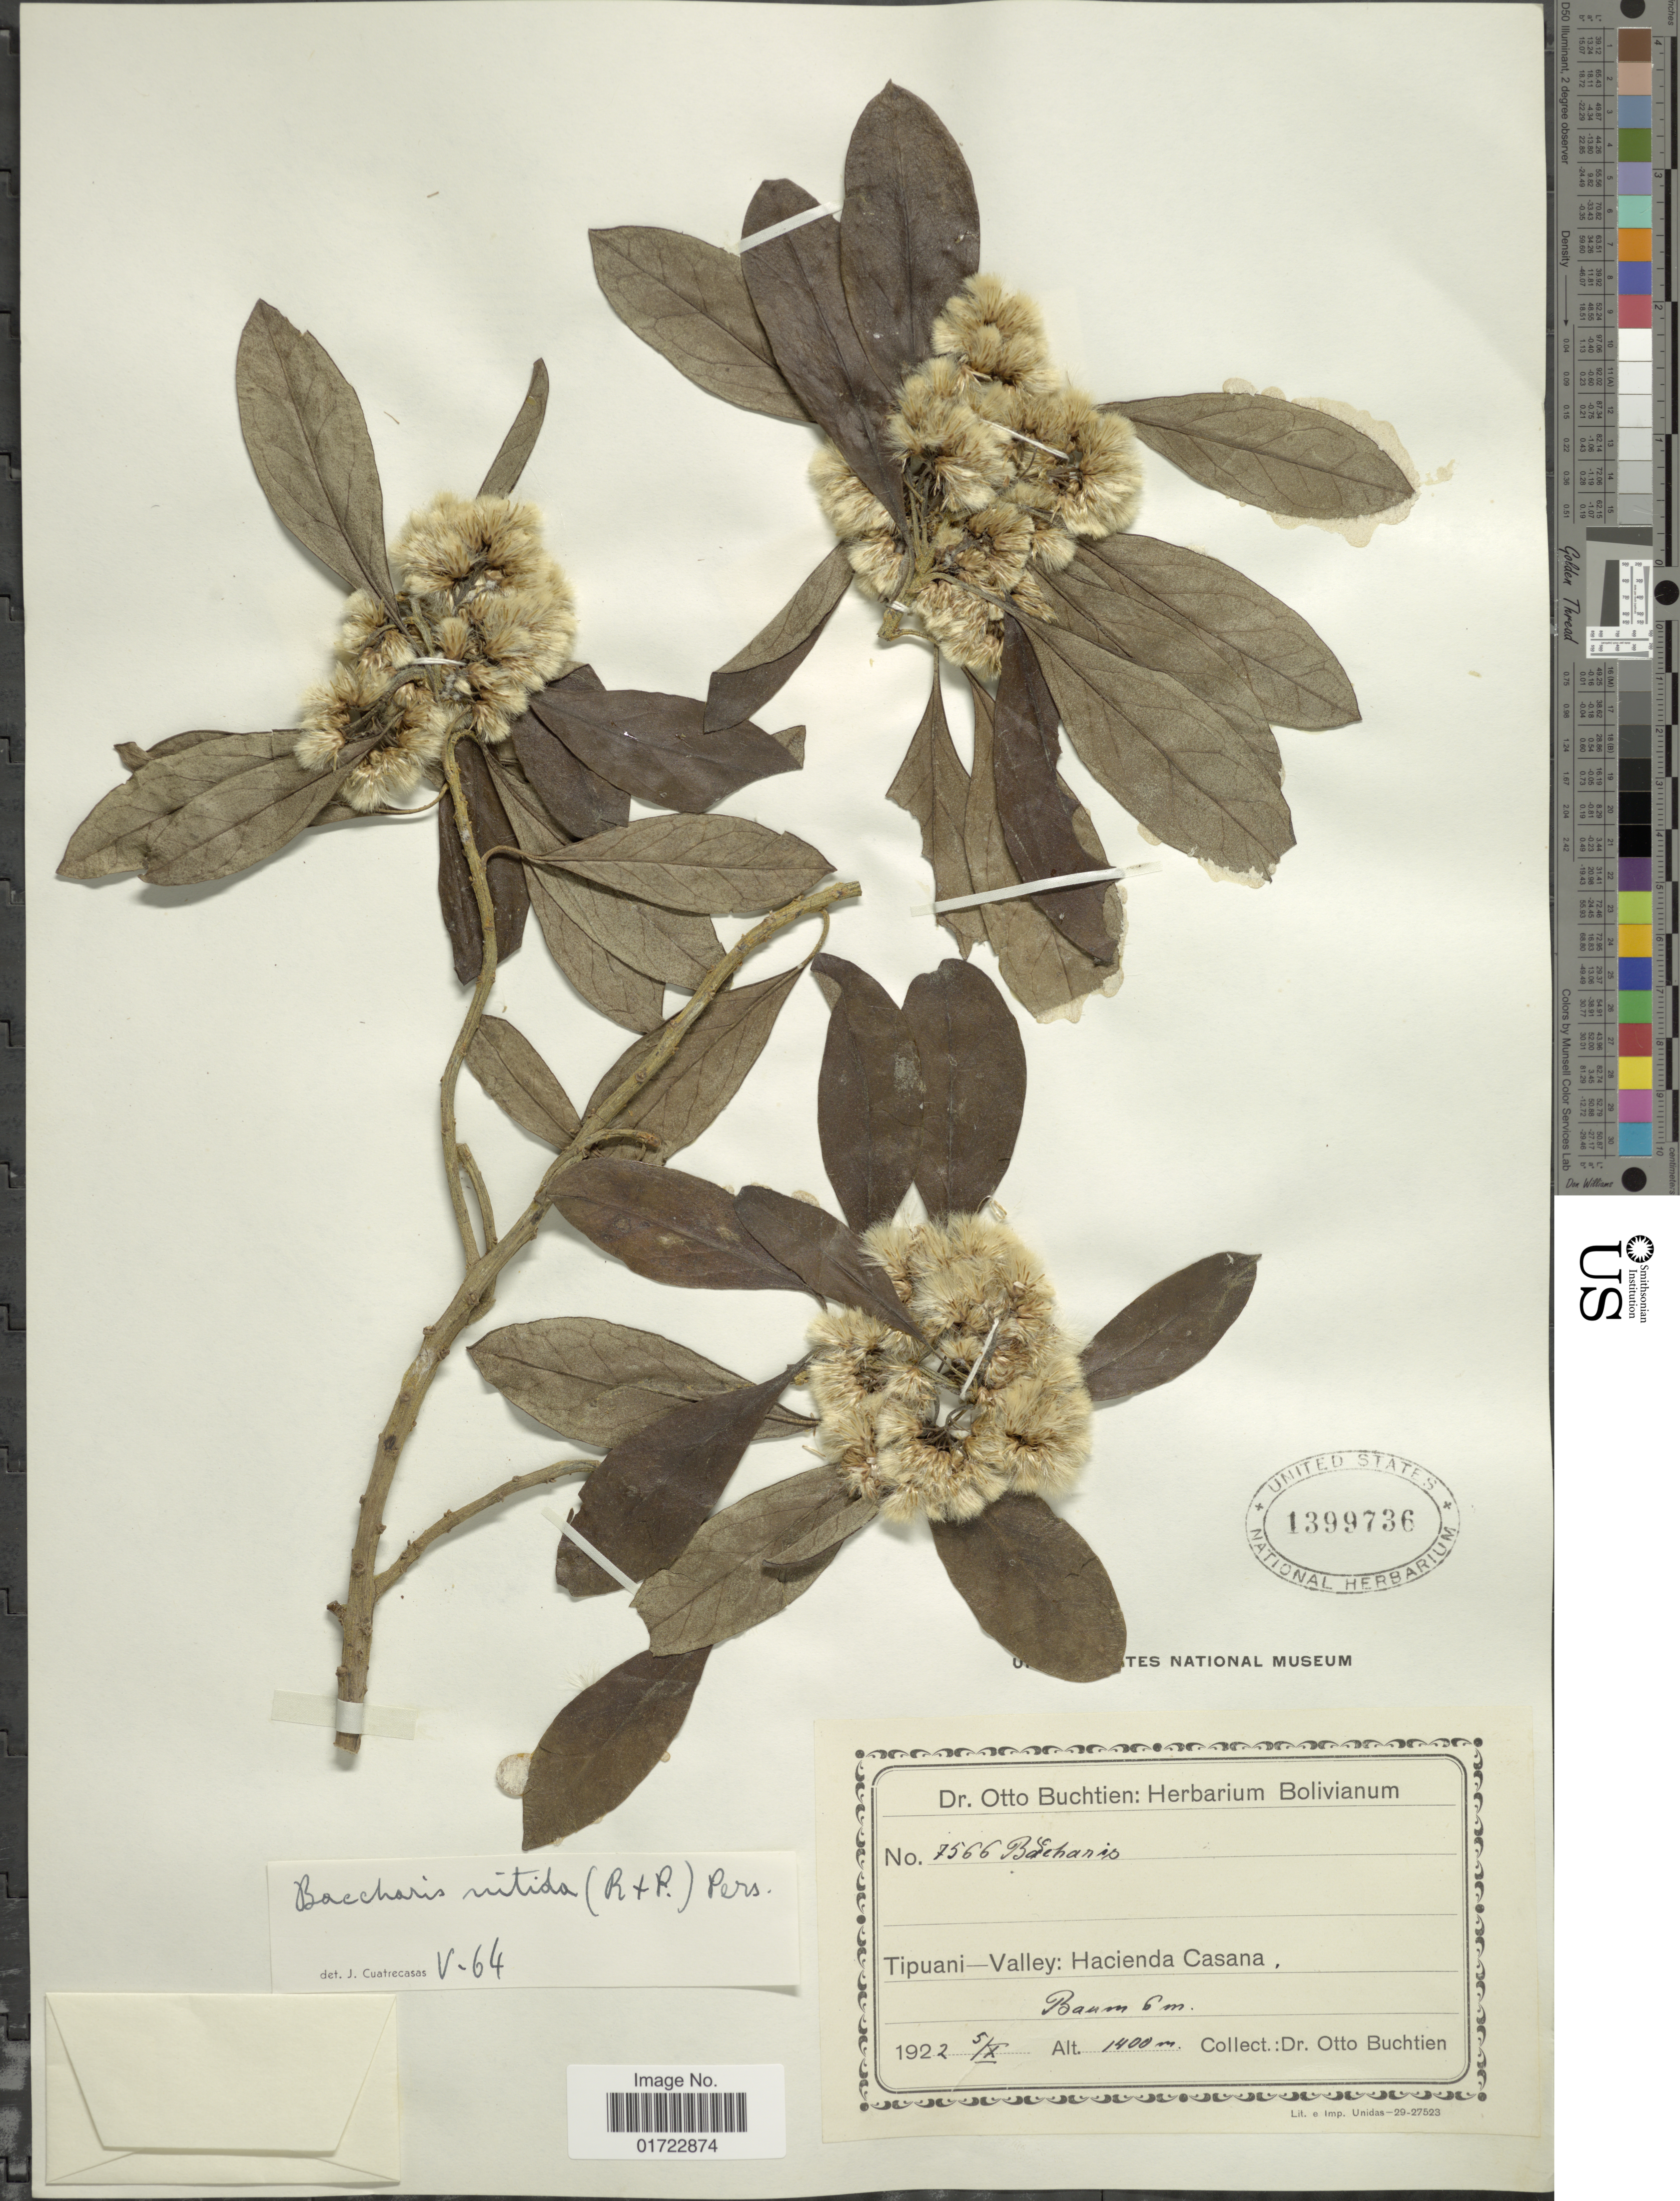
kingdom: Plantae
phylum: Tracheophyta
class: Magnoliopsida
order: Asterales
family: Asteraceae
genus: Baccharis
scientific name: Baccharis nitida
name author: (Ruiz & Pav.) Pers.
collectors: O. Buchtien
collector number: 7566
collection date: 1922-10-05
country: Bolivia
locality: Tipuani - Valley: Hacienda Casana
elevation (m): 1400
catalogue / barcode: US 1399736